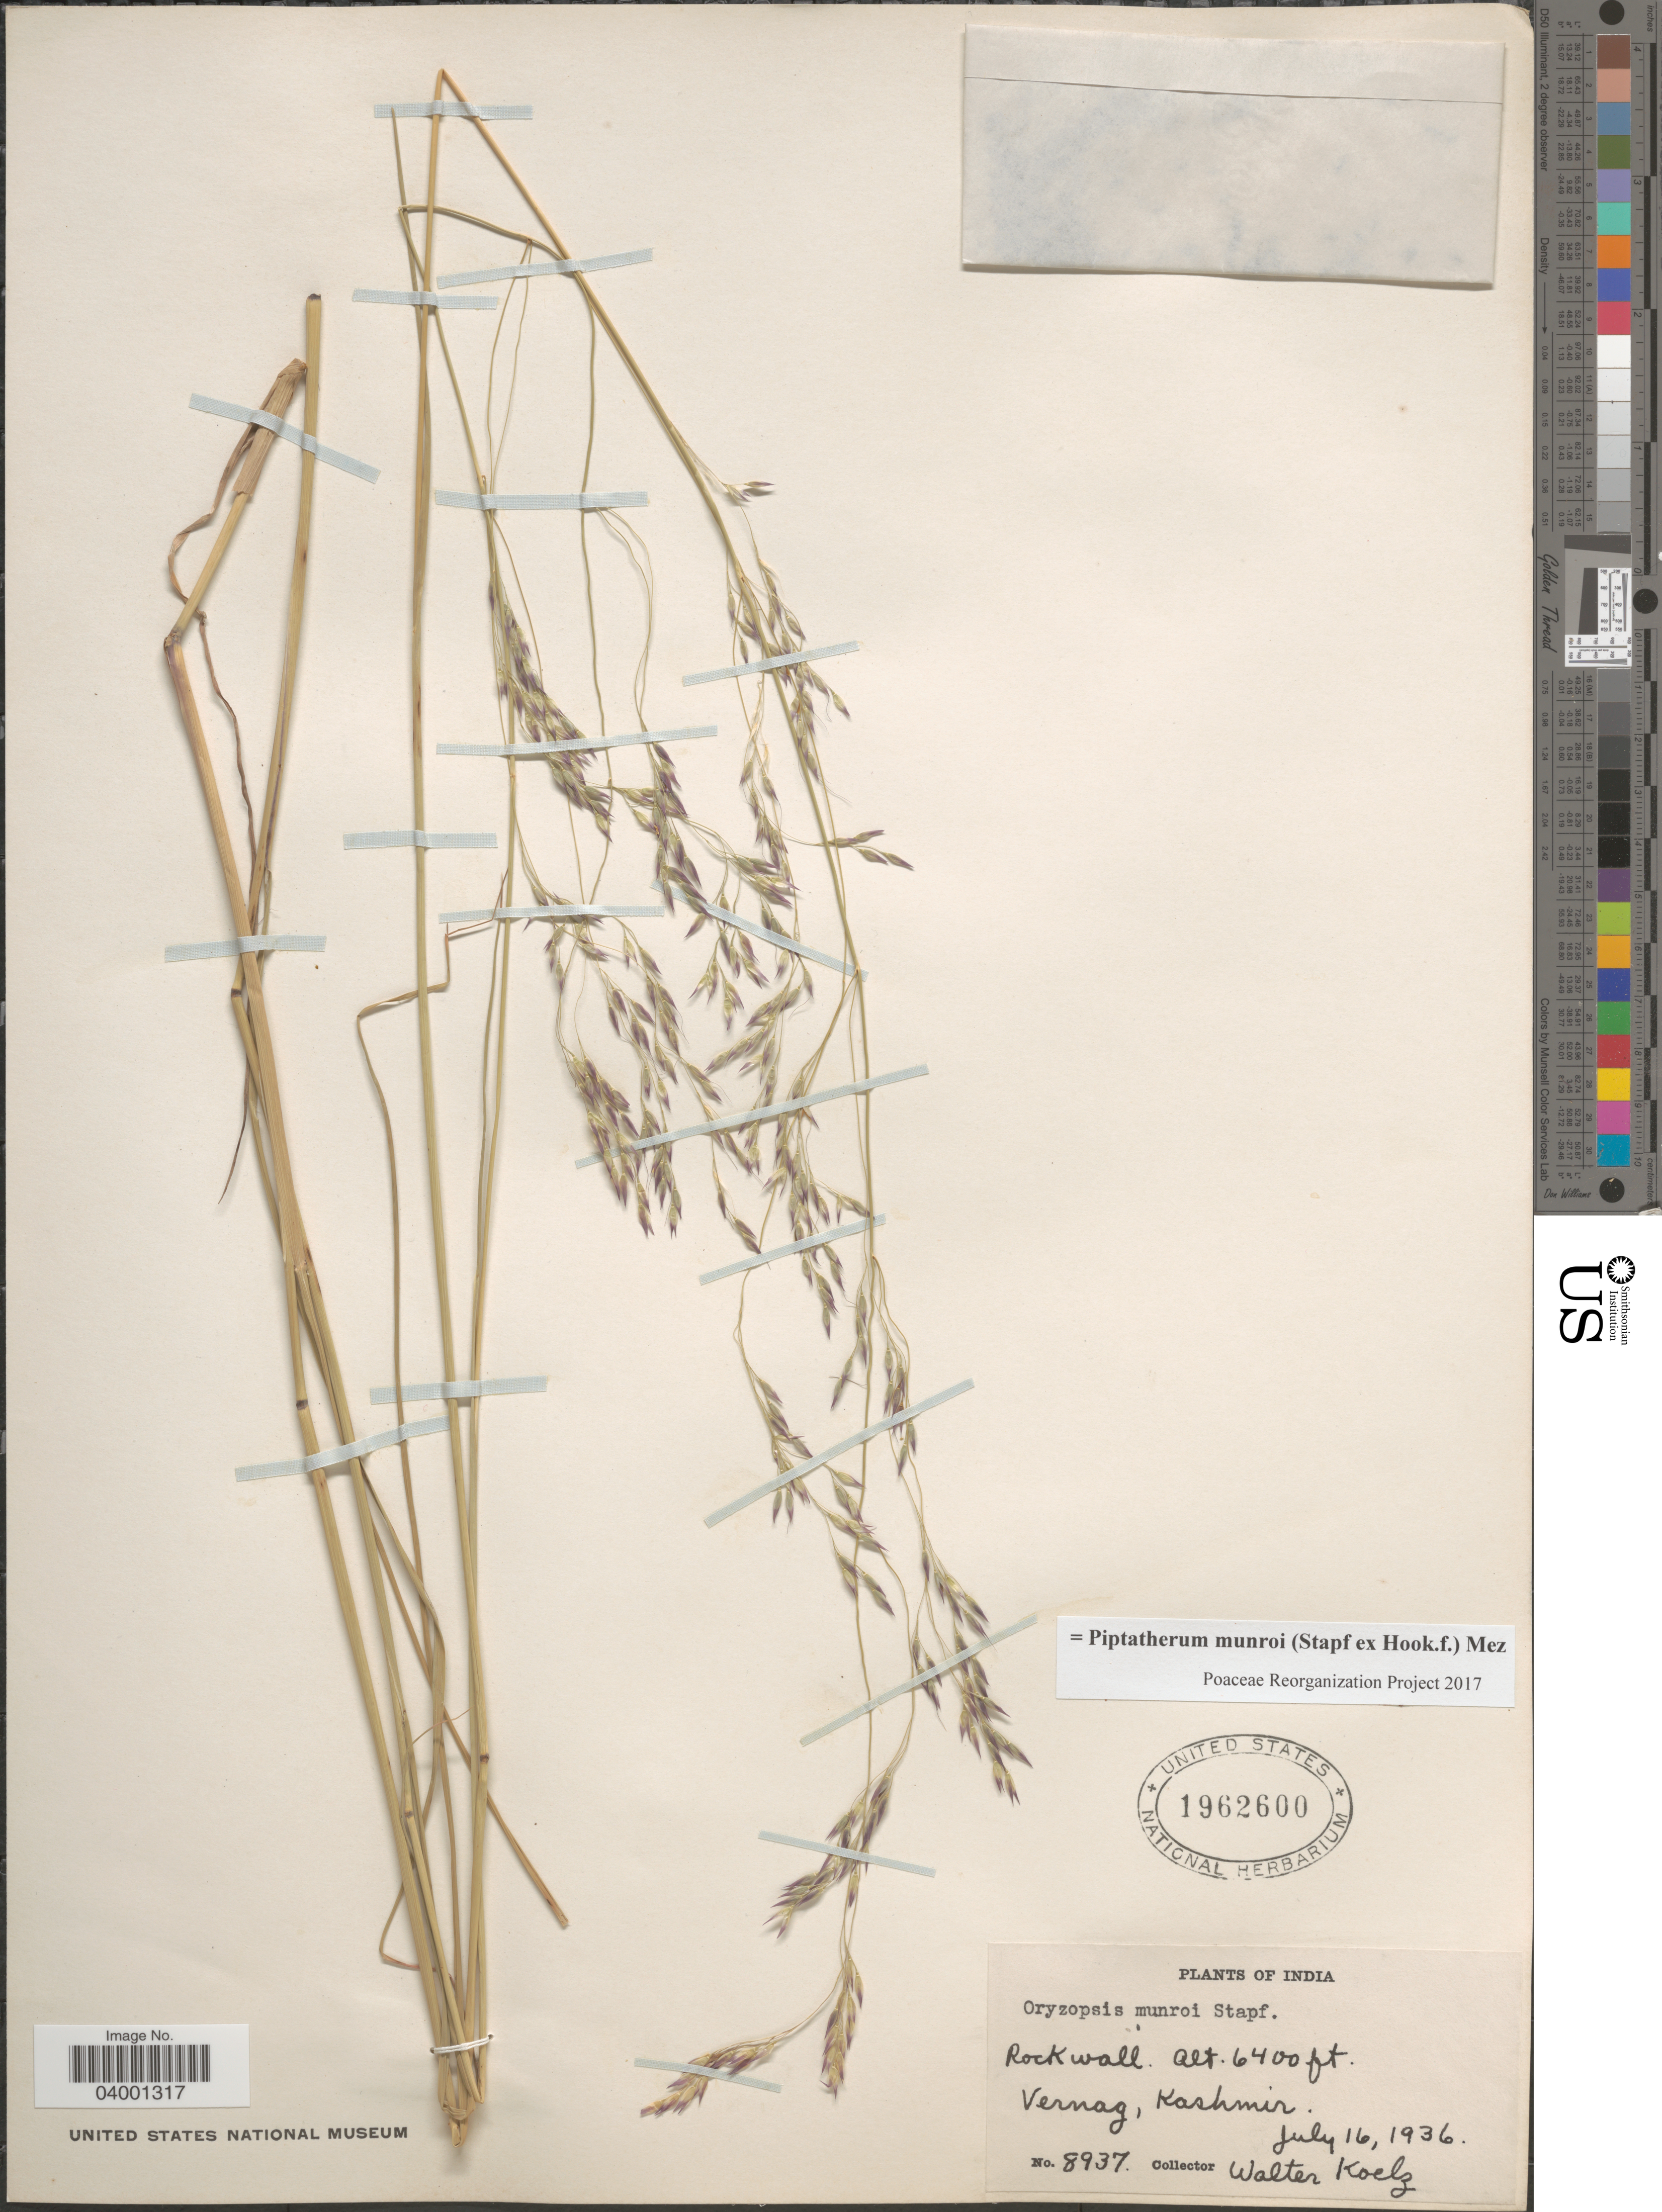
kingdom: Plantae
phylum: Tracheophyta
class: Liliopsida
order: Poales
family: Poaceae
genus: Piptatherum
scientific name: Piptatherum munroi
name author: (Stapf) Mez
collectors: W. N. Koelz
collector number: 8937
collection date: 1936-07-16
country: India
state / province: Jammu and Kashmir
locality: Vernaz, Kashmir.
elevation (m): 1951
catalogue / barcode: US 1962600